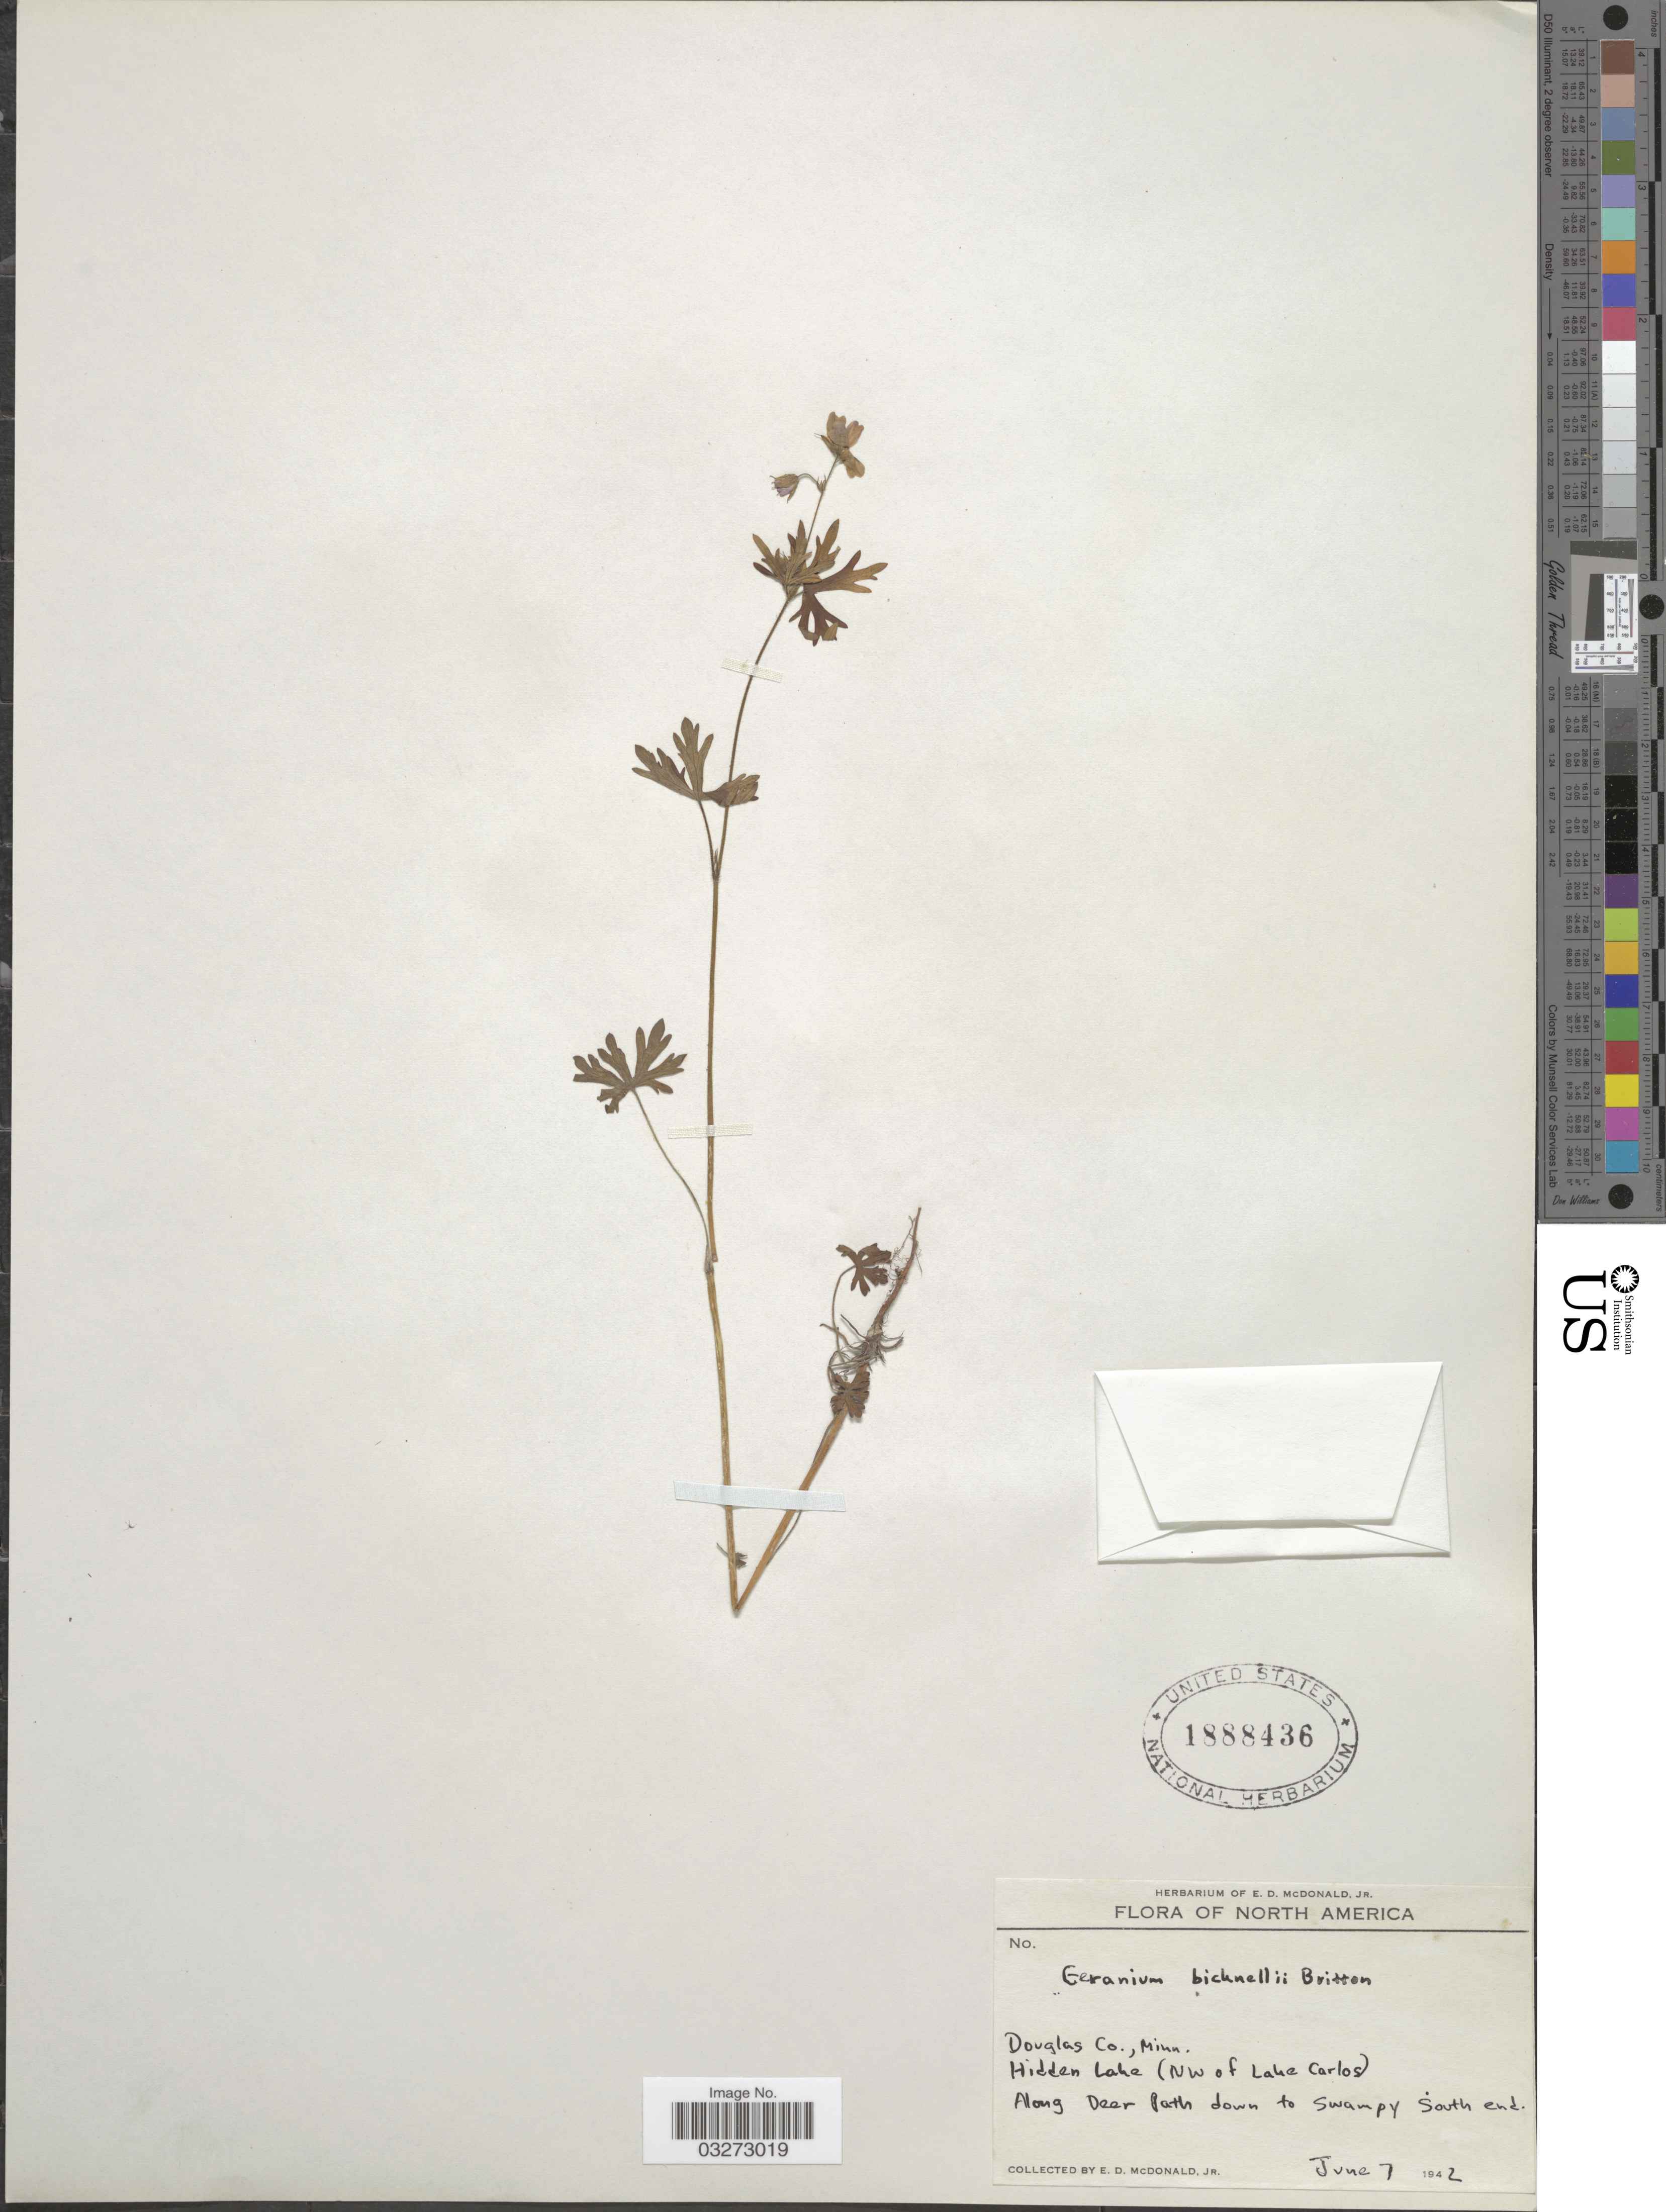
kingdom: Plantae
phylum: Tracheophyta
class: Magnoliopsida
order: Geraniales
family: Geraniaceae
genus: Geranium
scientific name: Geranium bicknellii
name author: Britton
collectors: E. D. McDonald Jr.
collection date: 1942-06-07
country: United States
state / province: Minnesota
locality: Douglas Co., Hidden Lake (NW of Lake Carlos), Along Deer Path down to Swampy South end.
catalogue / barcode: US 1888436